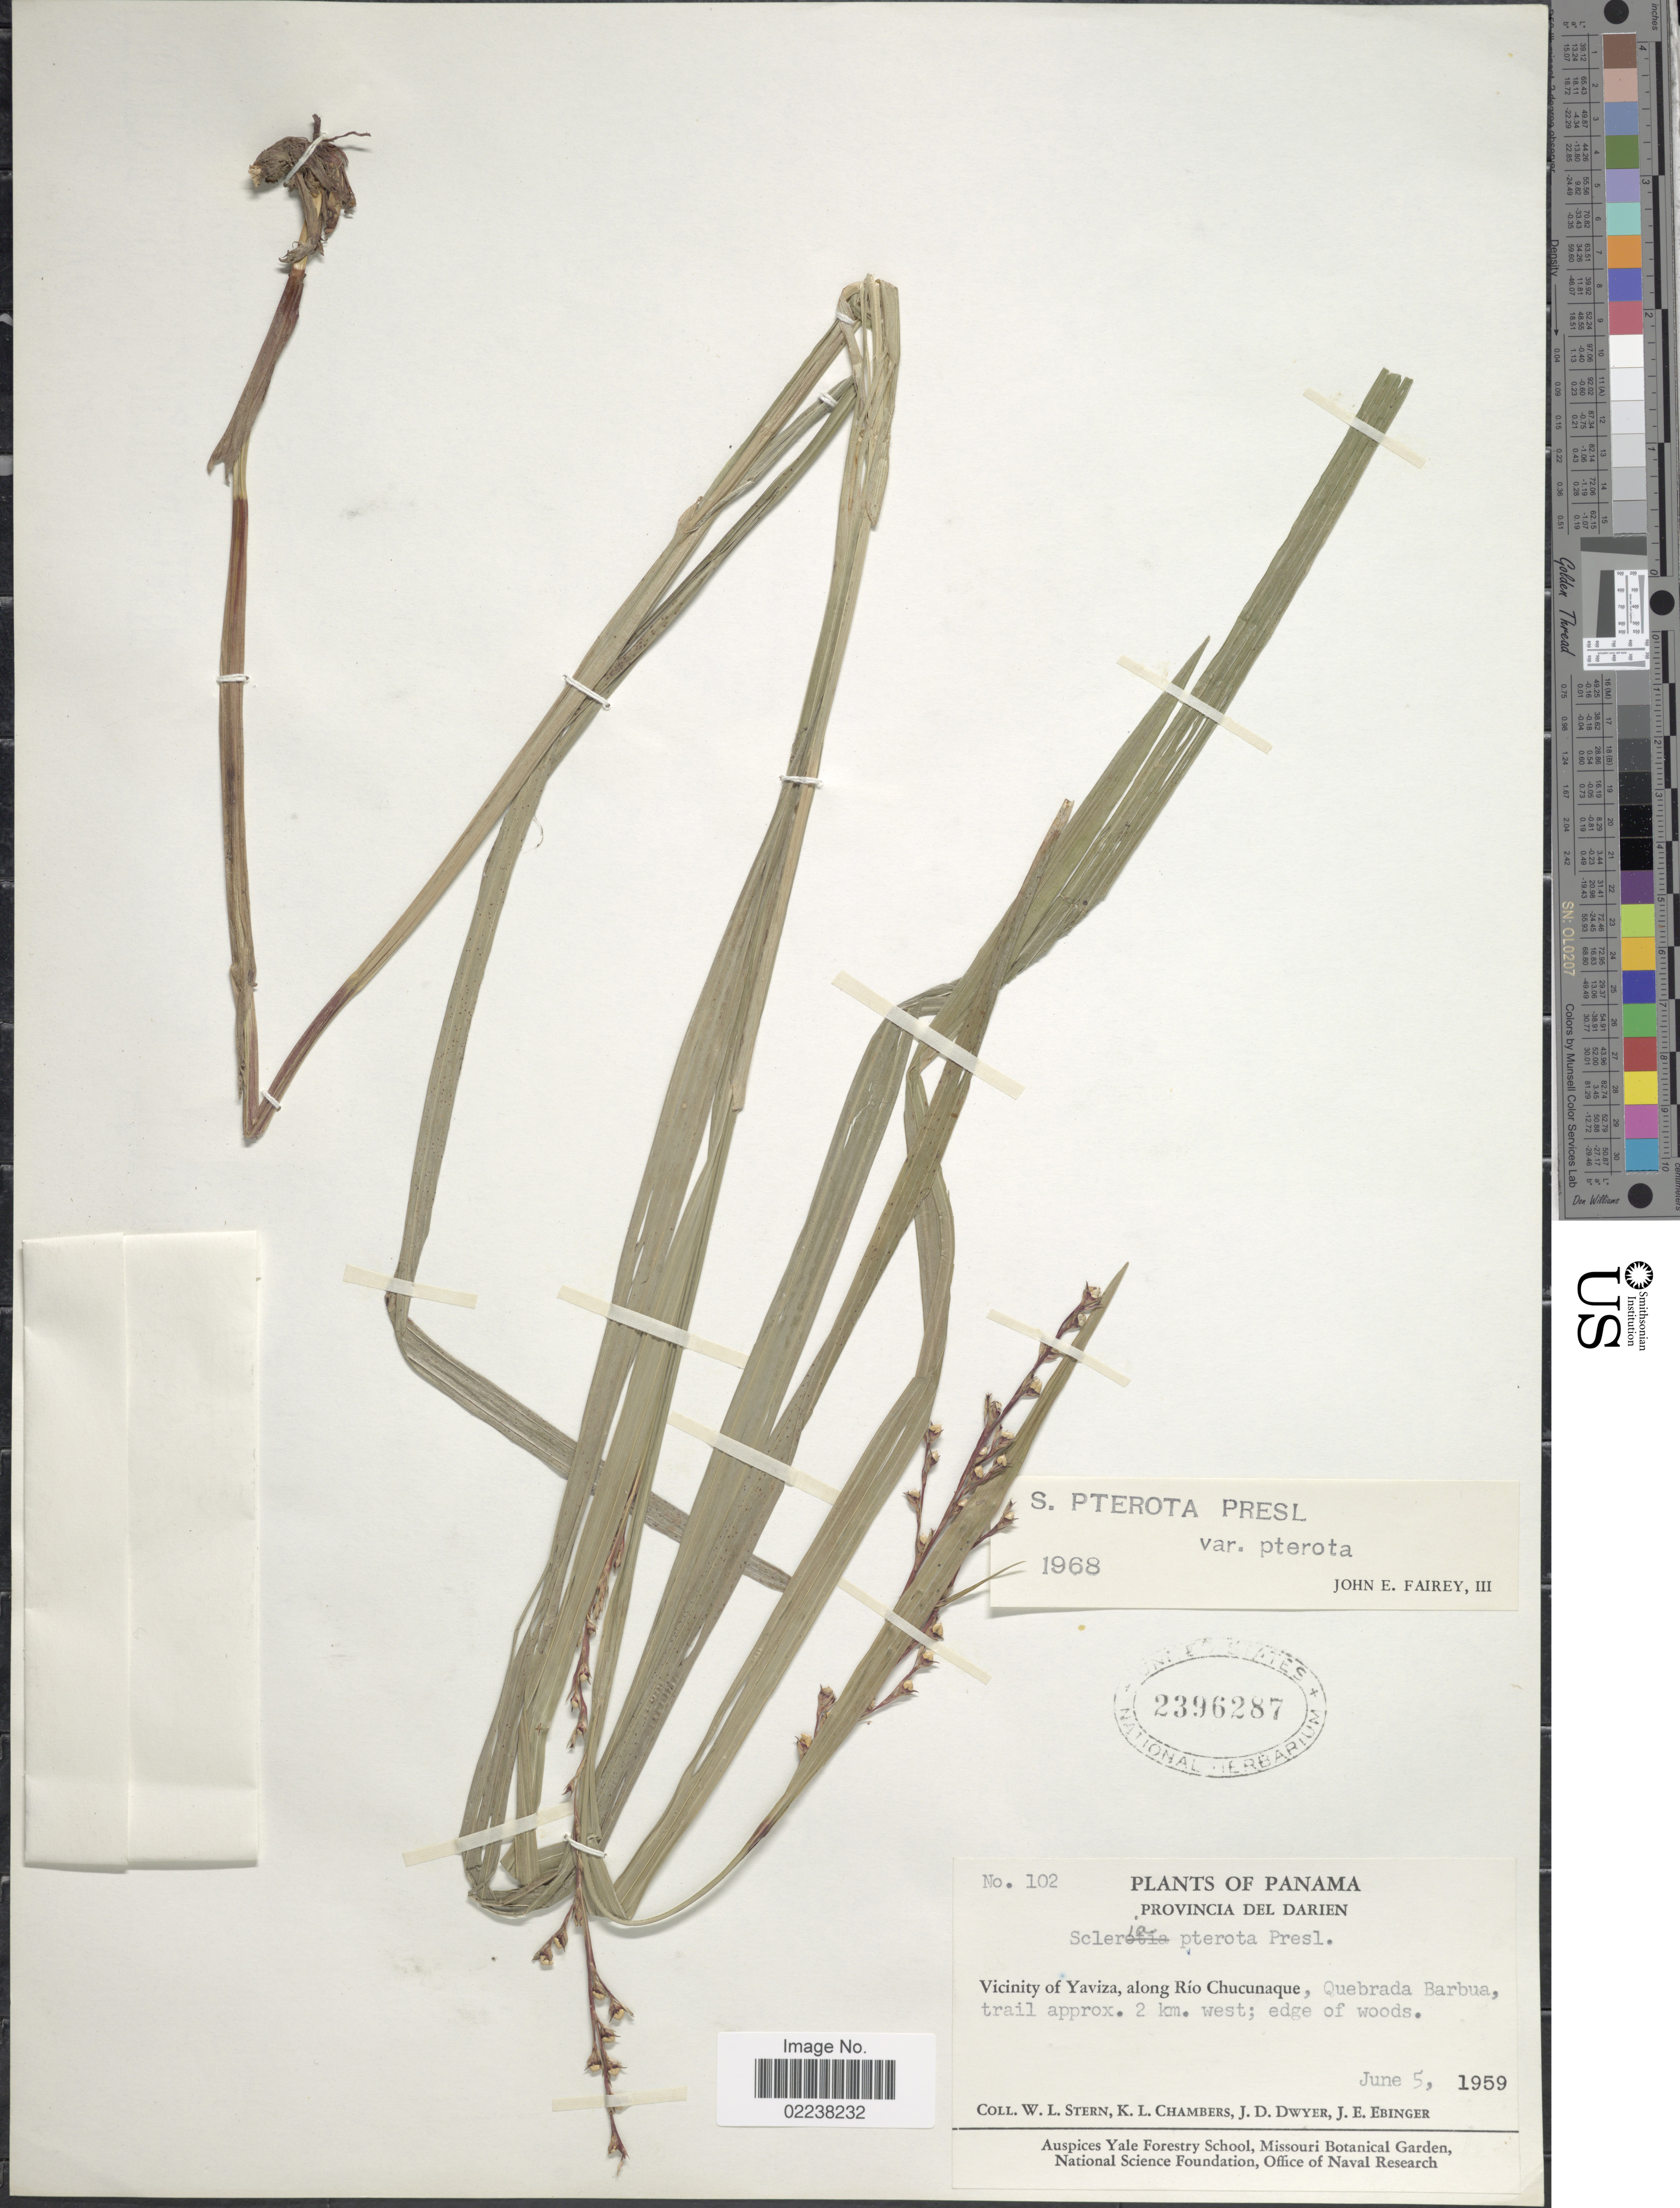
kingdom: Plantae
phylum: Tracheophyta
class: Liliopsida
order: Poales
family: Cyperaceae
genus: Scleria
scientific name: Scleria gaertneri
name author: Raddi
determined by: Strong, Mark T., (BOT), Smithsonian Institution - National Museum of Natural History (UNITED STATES)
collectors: W. L. Stern, K. Chambers, J. D. Dwyer & J. Ebinger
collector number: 102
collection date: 1959-06-05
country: Panama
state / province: Darién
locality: Provincia Del Darien, Vicinity of Yaviza, along Rio Chucunaque, Quebrada Barbua, trail approx. 2 km. west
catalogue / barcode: US 2396287